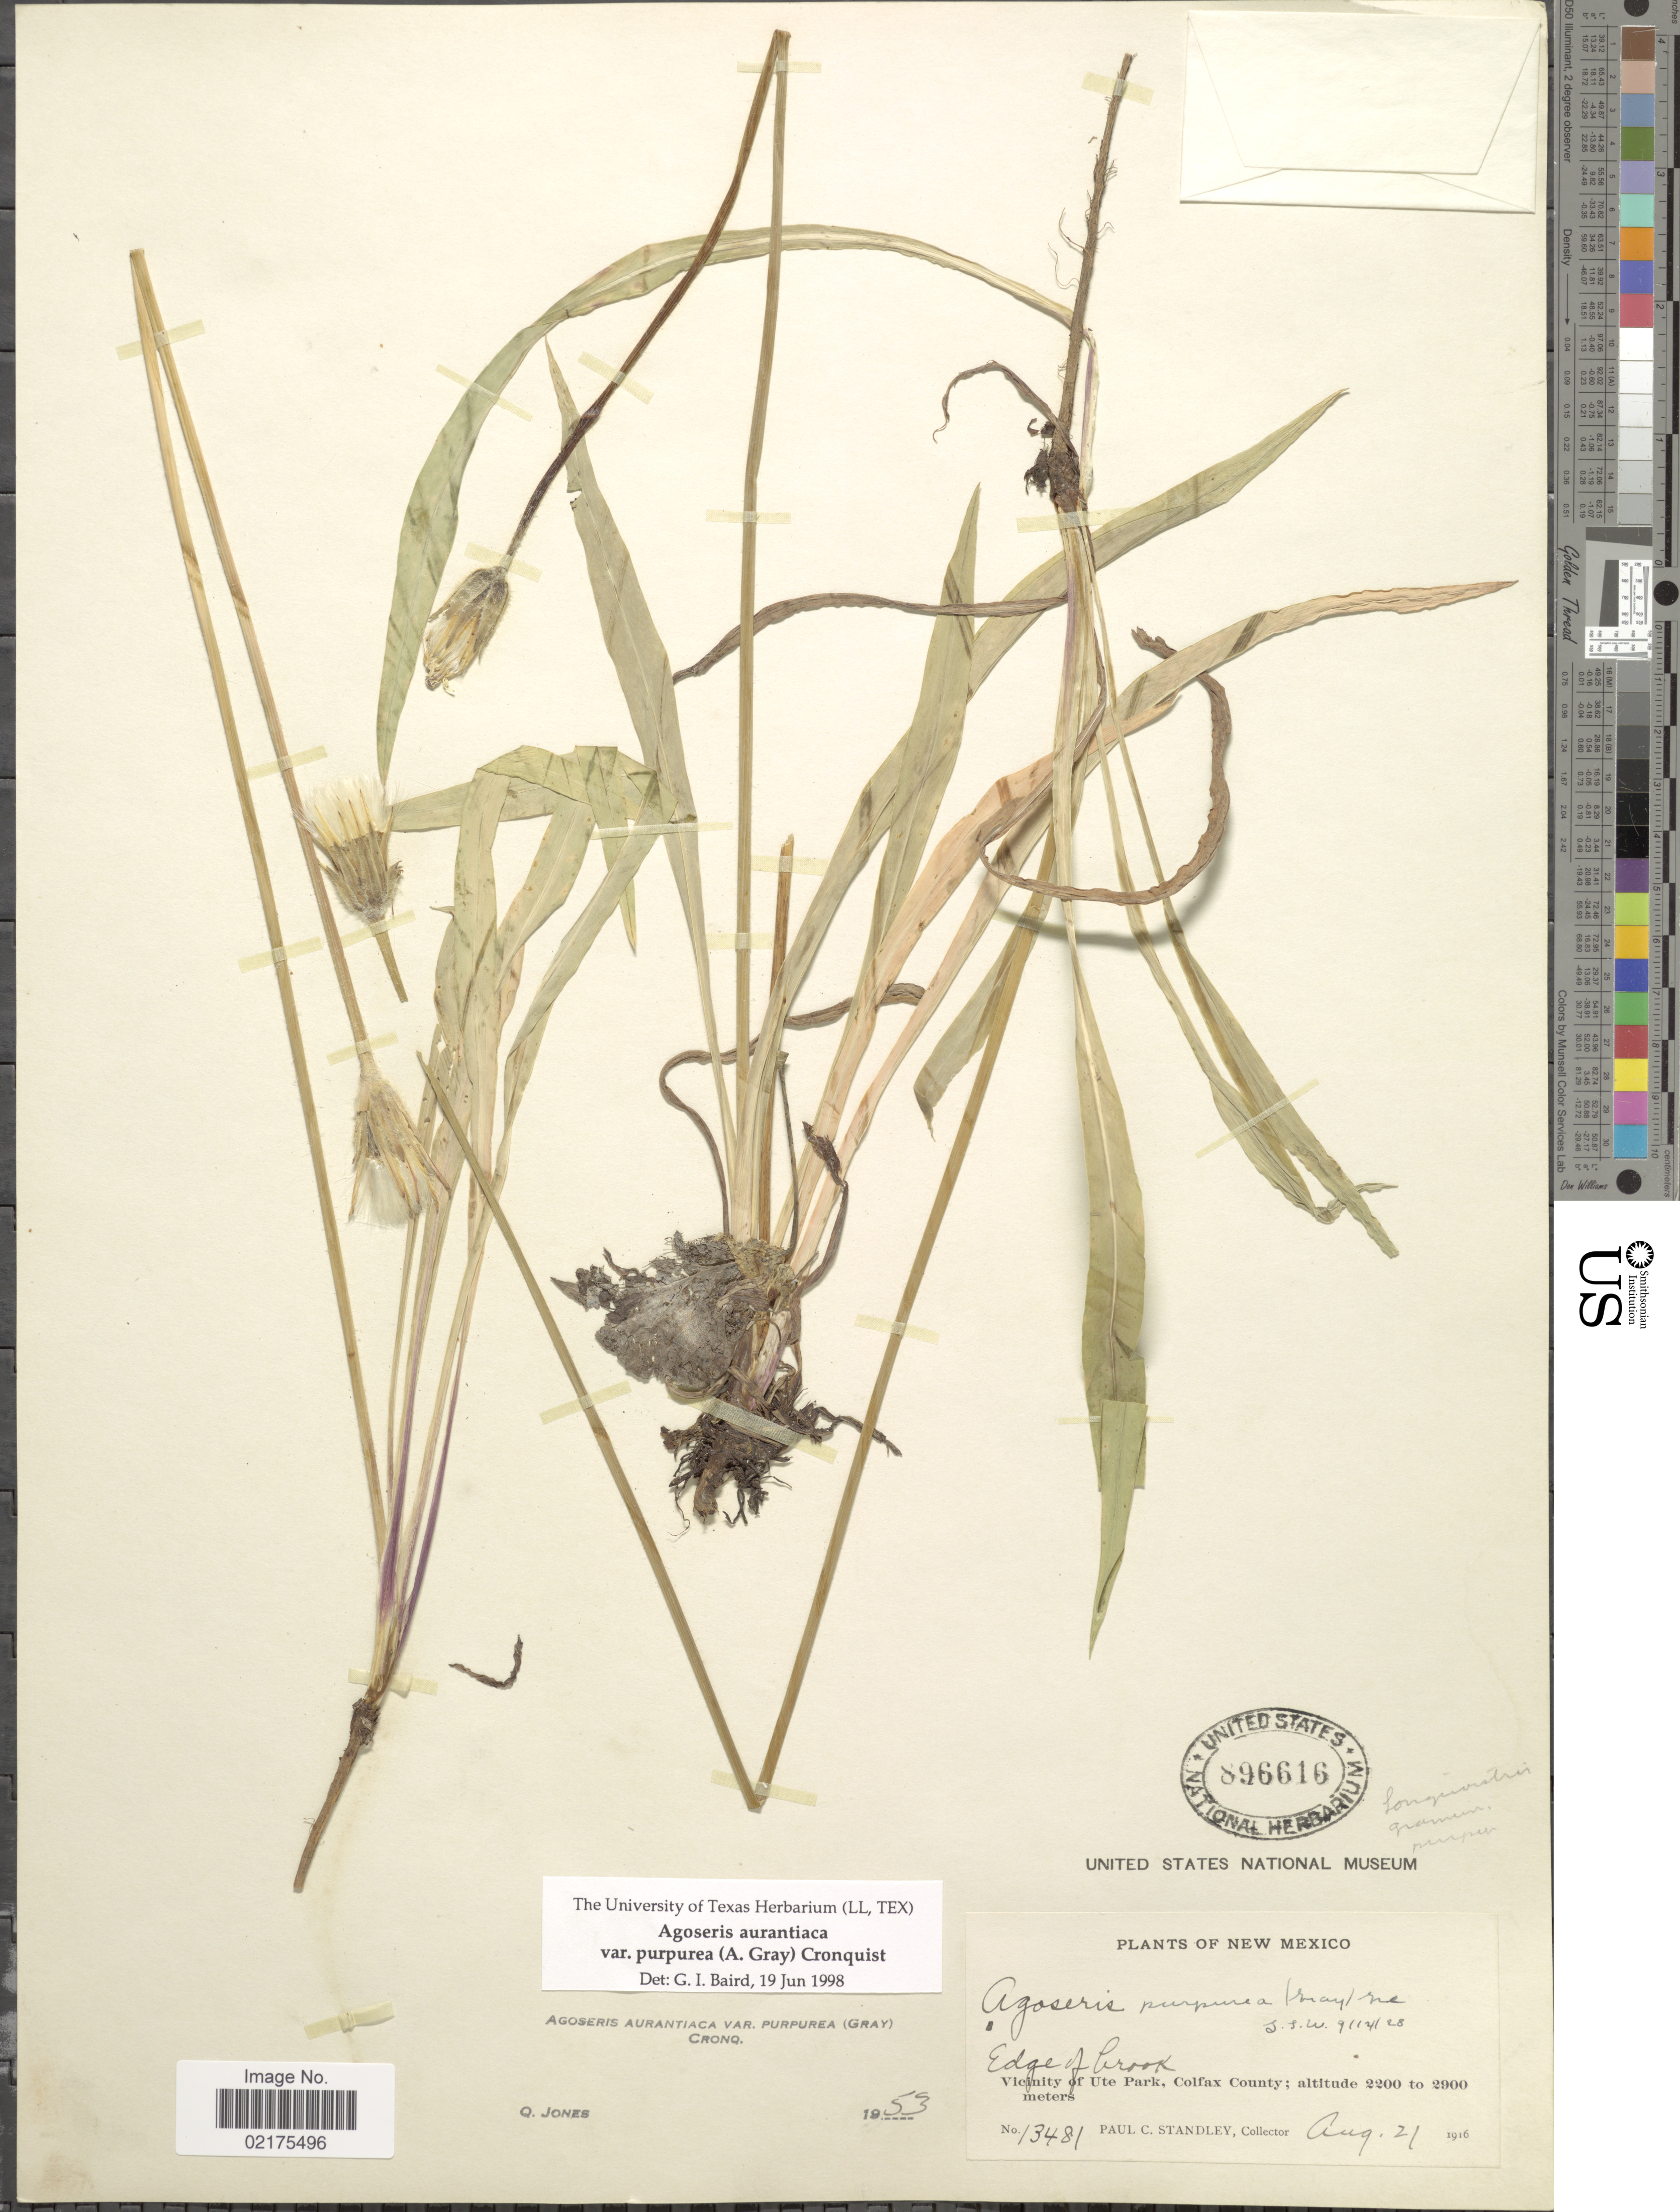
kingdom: Plantae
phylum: Tracheophyta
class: Magnoliopsida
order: Asterales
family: Asteraceae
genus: Agoseris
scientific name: Agoseris aurantiaca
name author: (Hook.) Greene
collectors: P. C. Standley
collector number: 13481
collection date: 1916-08-21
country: United States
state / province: New Mexico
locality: Edge of Creek, vicinity of Ute Park, Colfax County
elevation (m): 2200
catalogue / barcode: US 896616